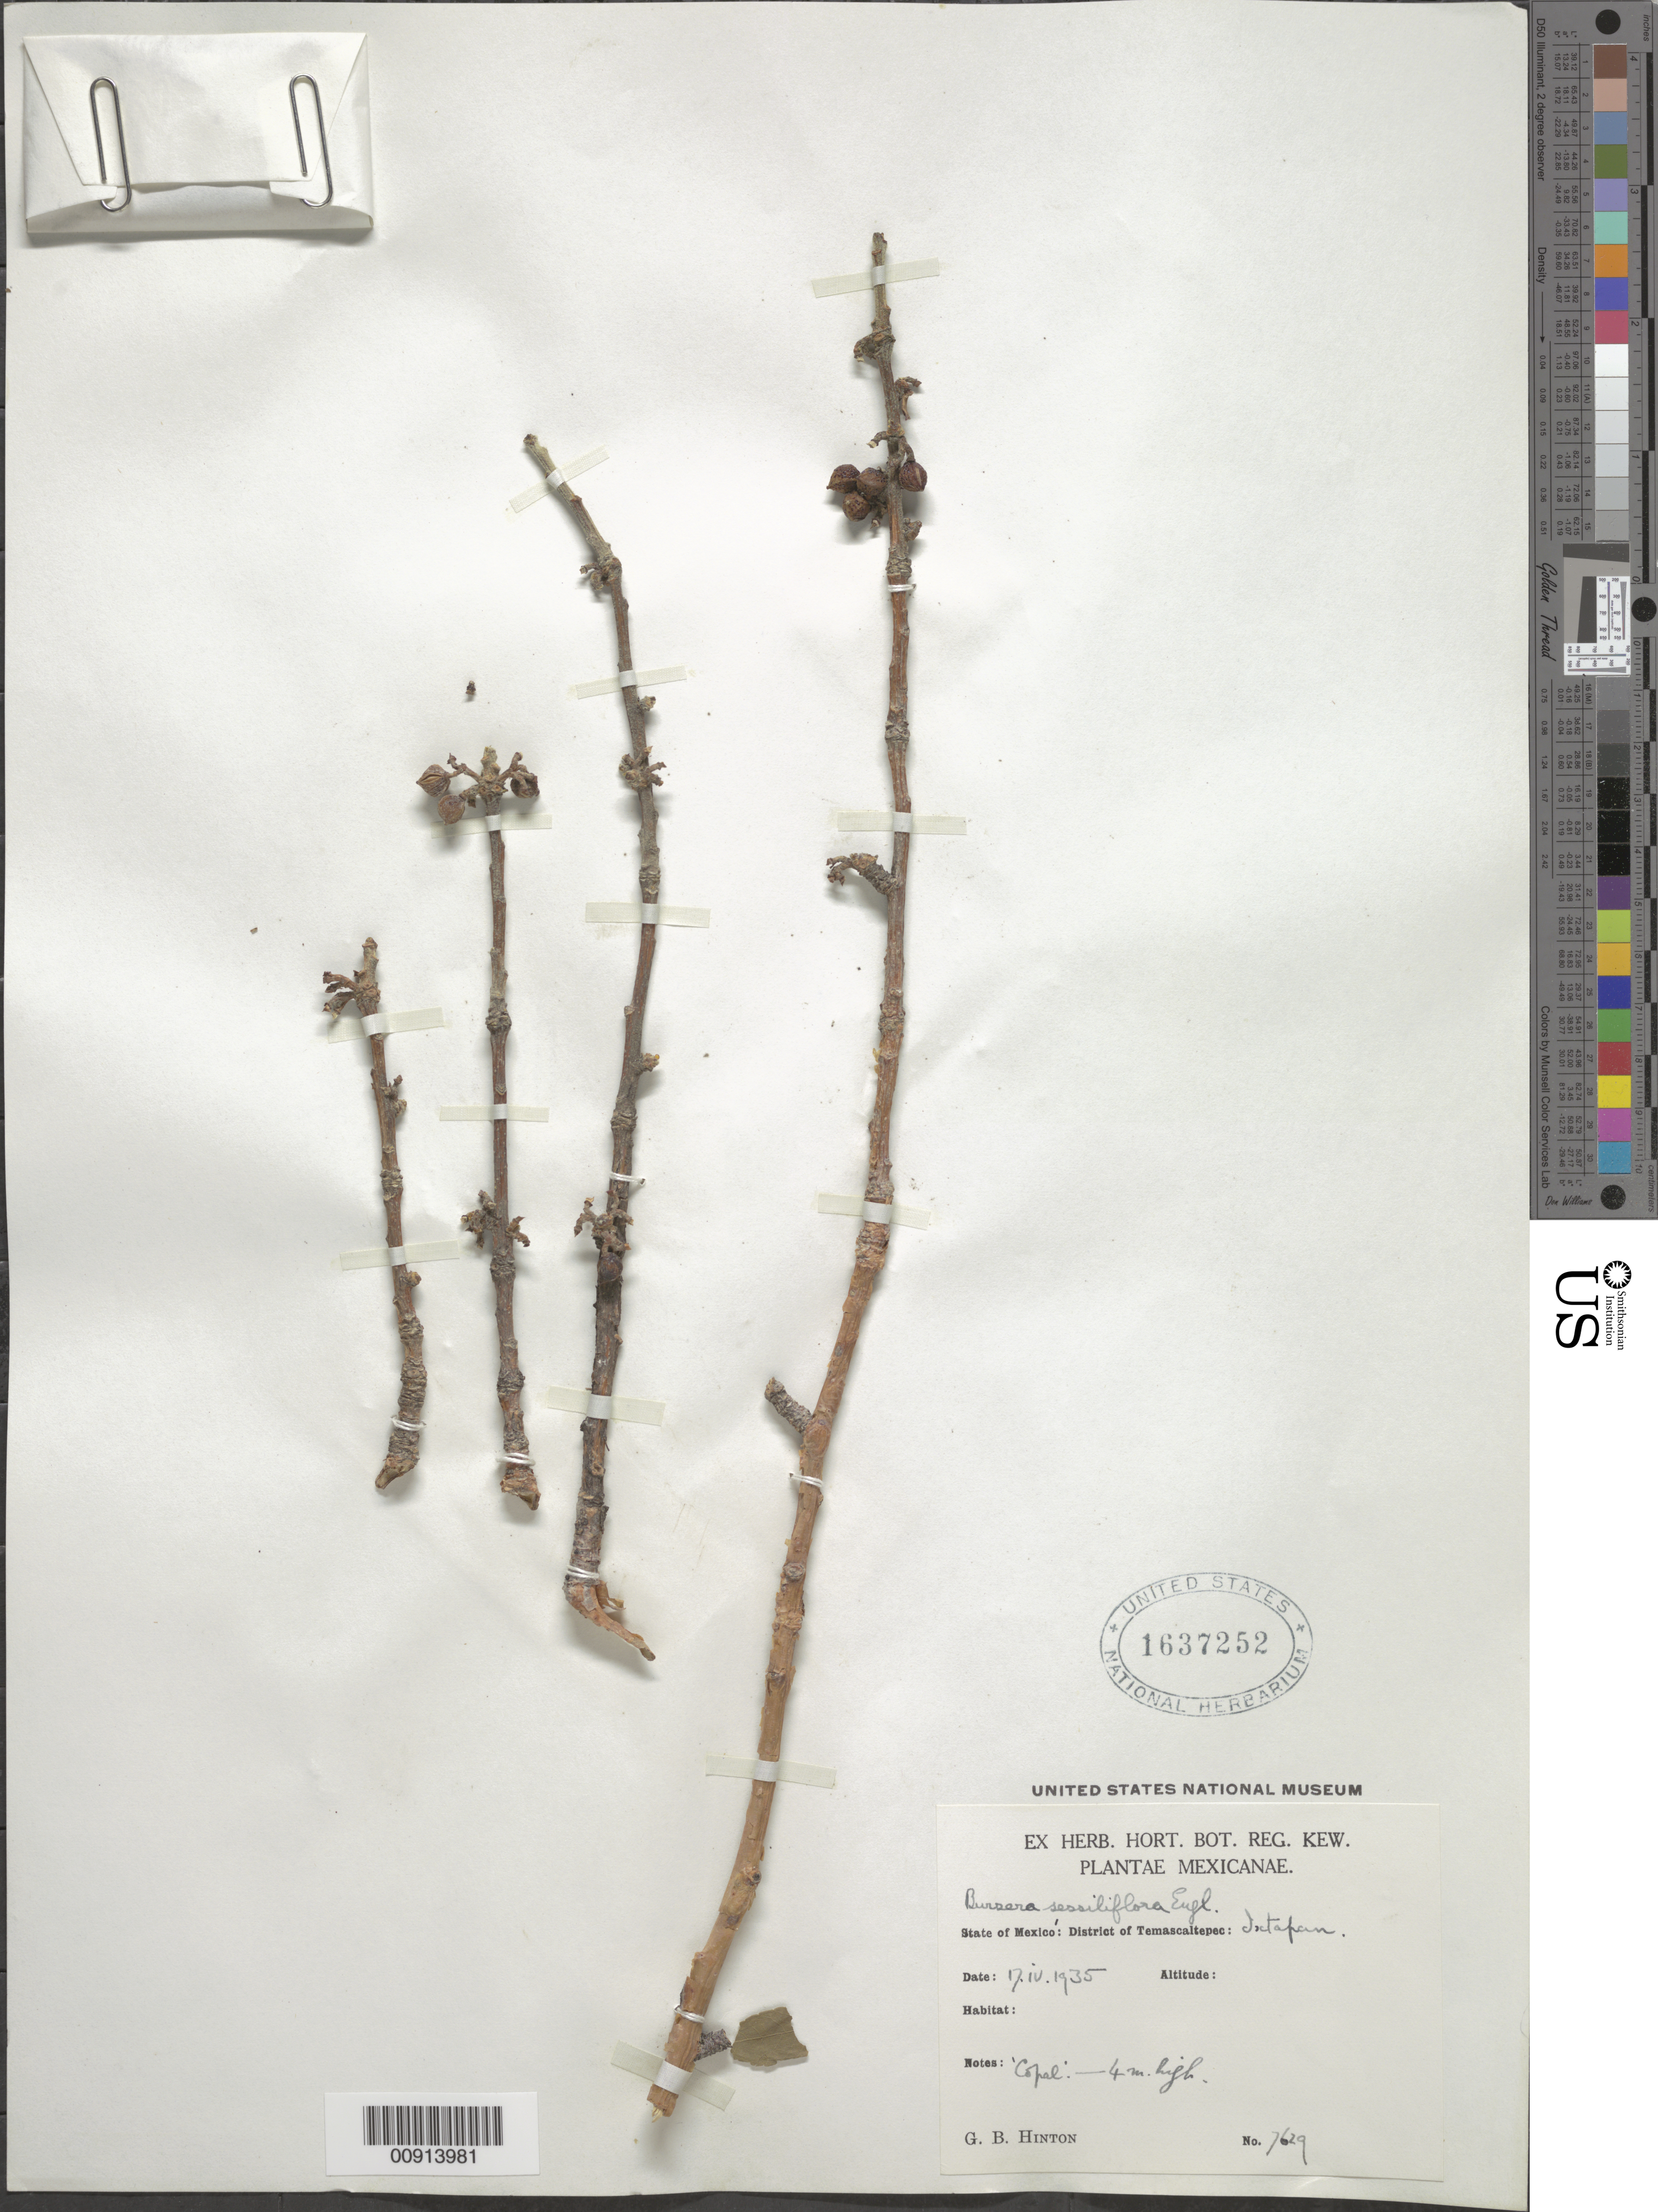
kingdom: Plantae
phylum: Tracheophyta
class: Magnoliopsida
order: Sapindales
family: Burseraceae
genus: Bursera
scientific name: Bursera sessiliflora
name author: Engl.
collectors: G. B. Hinton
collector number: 7629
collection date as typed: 07 Apr 1935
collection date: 1935-04-07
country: Mexico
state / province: México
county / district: Temascaltepec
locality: State of Mexico: District of Temascaltepec: Ixtapan.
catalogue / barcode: US 1637252